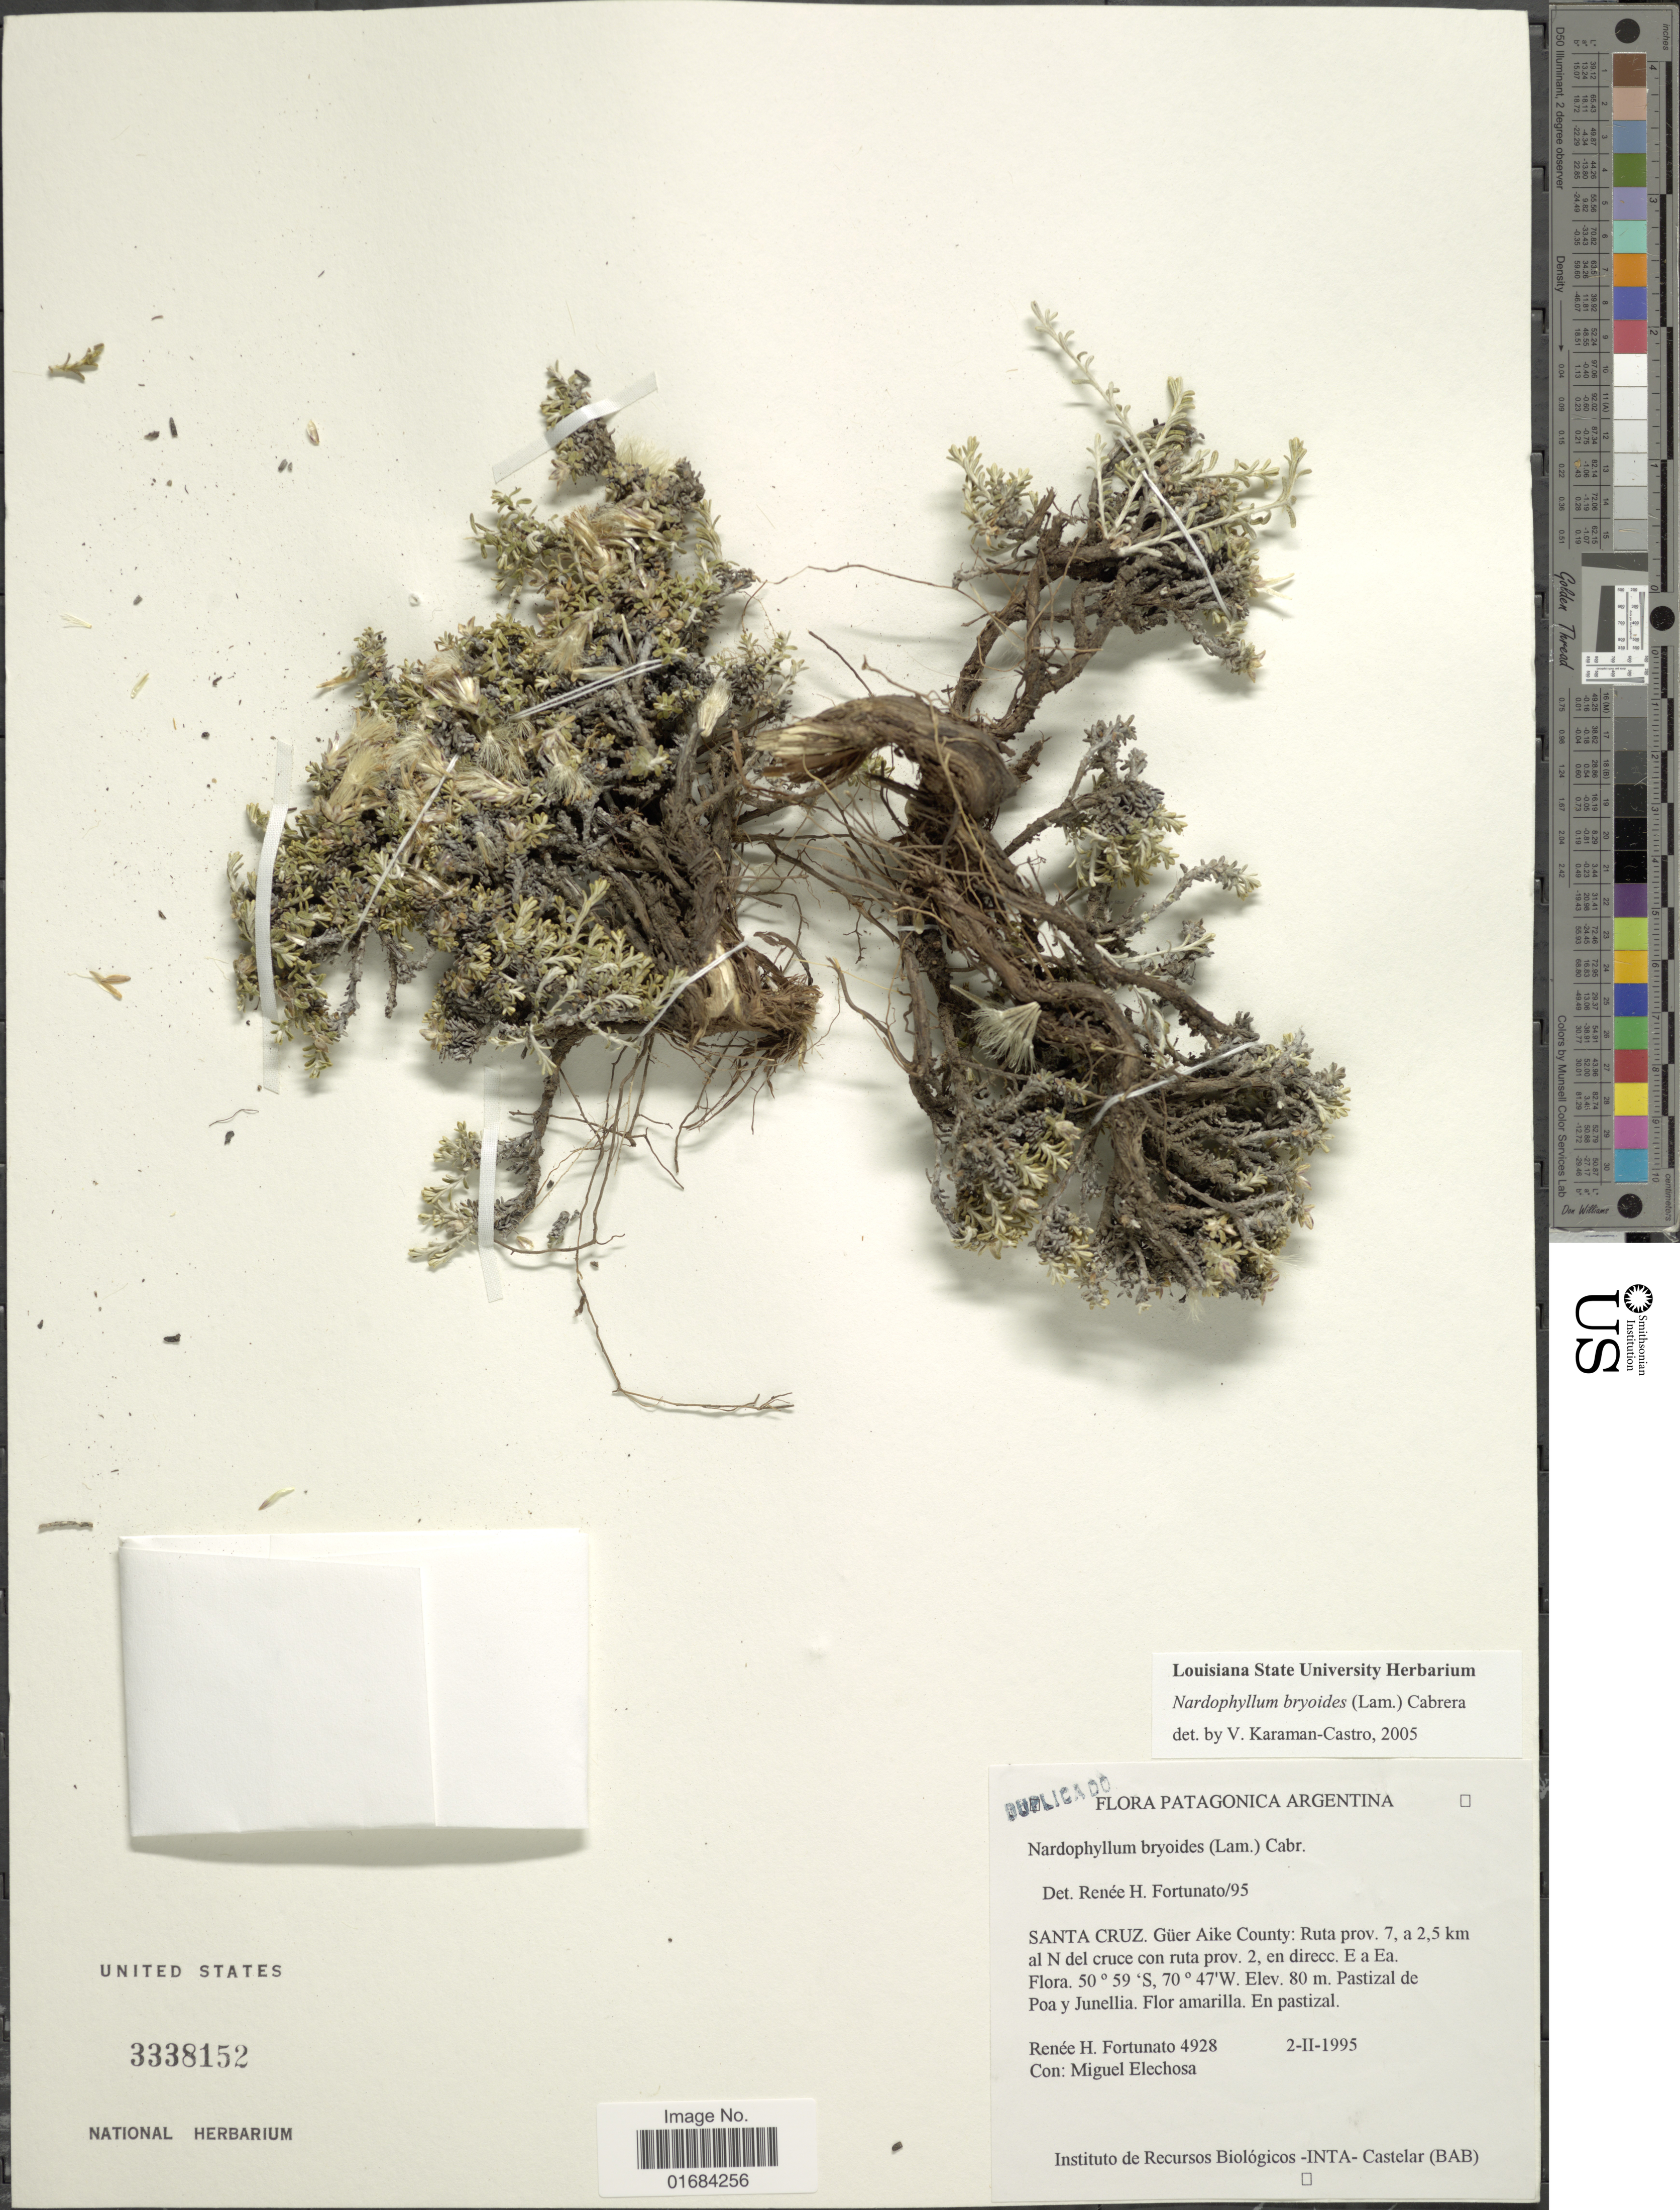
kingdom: Plantae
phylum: Tracheophyta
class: Magnoliopsida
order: Asterales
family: Asteraceae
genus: Nardophyllum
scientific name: Nardophyllum bryoides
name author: (Lam.) Cabrera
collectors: R. H. Fortunato & M. Elechosa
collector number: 4928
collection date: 1995-02-02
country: Argentina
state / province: Santa Cruz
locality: Patagonica, Guer Aike County, Ruta prov. 7, a 2.5 km al N del cruce con ruta prov. 2. en direcc E a Ea.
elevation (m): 80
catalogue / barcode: US 3338152